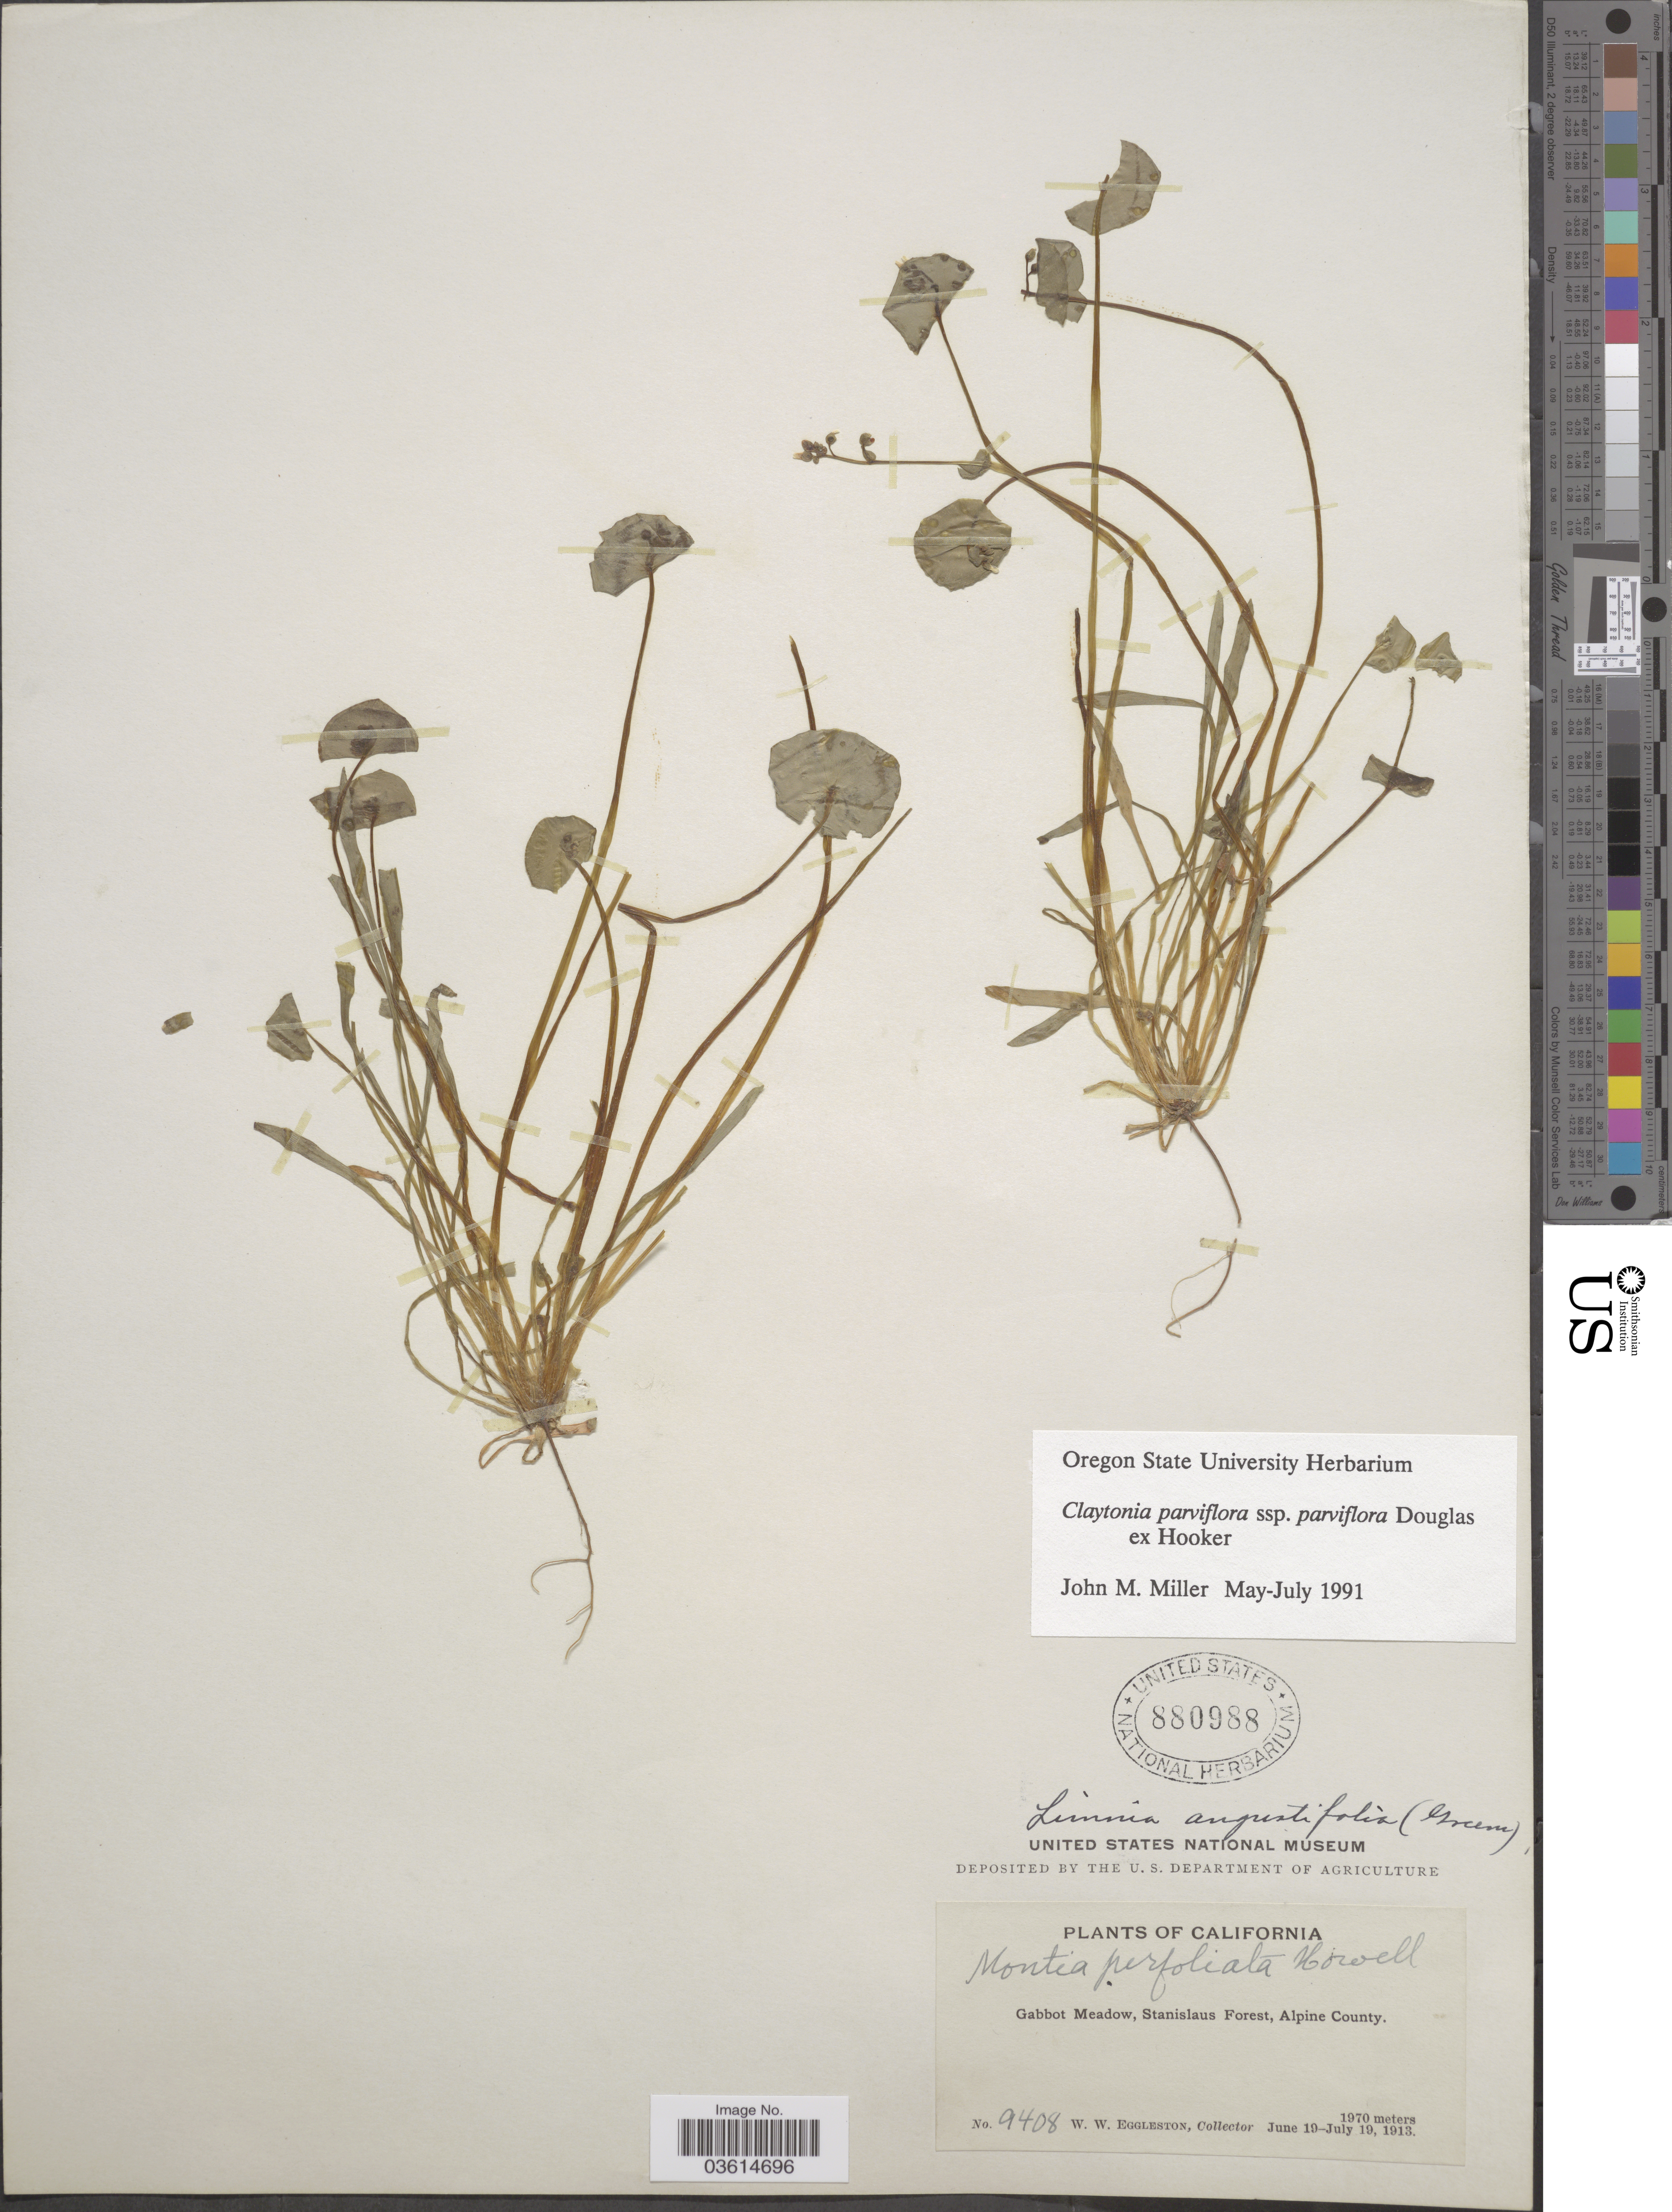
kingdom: Plantae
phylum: Tracheophyta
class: Magnoliopsida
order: Caryophyllales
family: Montiaceae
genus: Claytonia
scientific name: Claytonia parviflora subsp. parviflora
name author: Douglas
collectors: W. W. Eggleston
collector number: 9408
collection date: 1913-06-19/1913-07-19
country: United States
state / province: California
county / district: Alpine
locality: Gabbot Meadow, Stanislaus Forest, Alpine County.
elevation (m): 1970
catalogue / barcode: US 880988